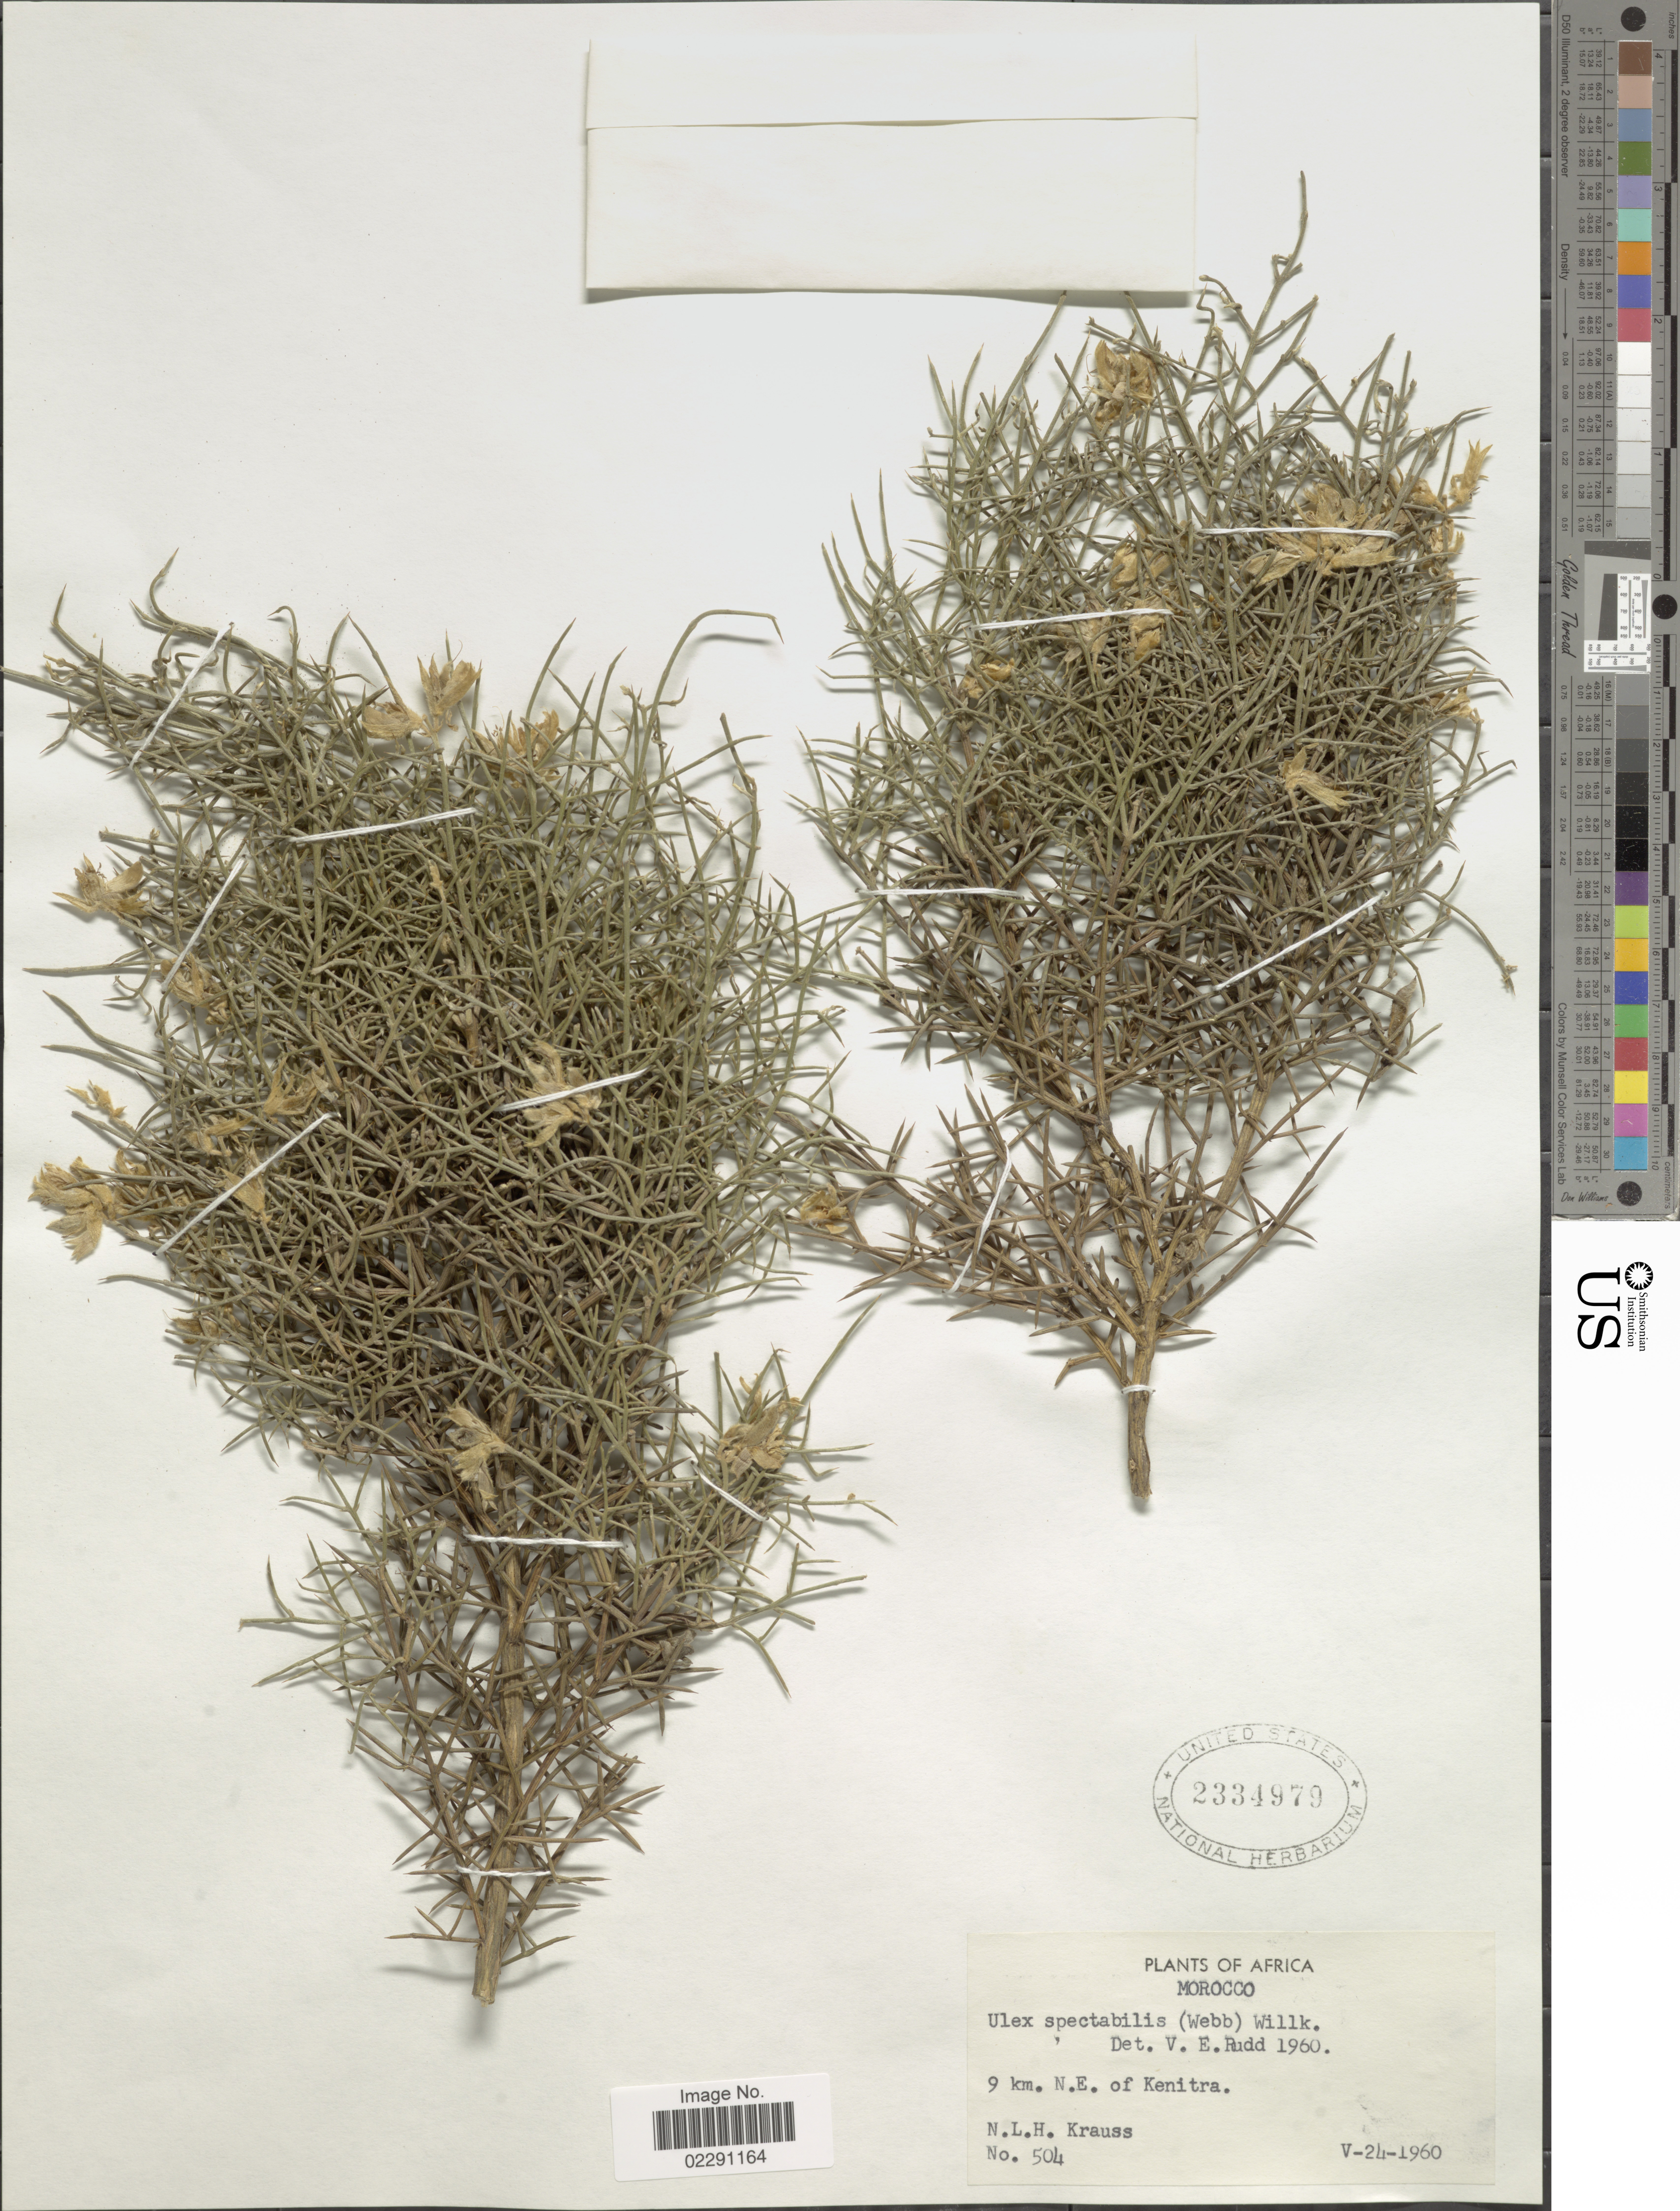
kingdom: Plantae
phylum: Tracheophyta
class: Magnoliopsida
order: Fabales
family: Fabaceae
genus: Ulex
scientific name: Ulex spectabilis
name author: (Webb) Nyman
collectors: N. Krauss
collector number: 504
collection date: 1960-05-24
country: Morocco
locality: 9 km N.E. of Kenitra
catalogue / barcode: US 2334979